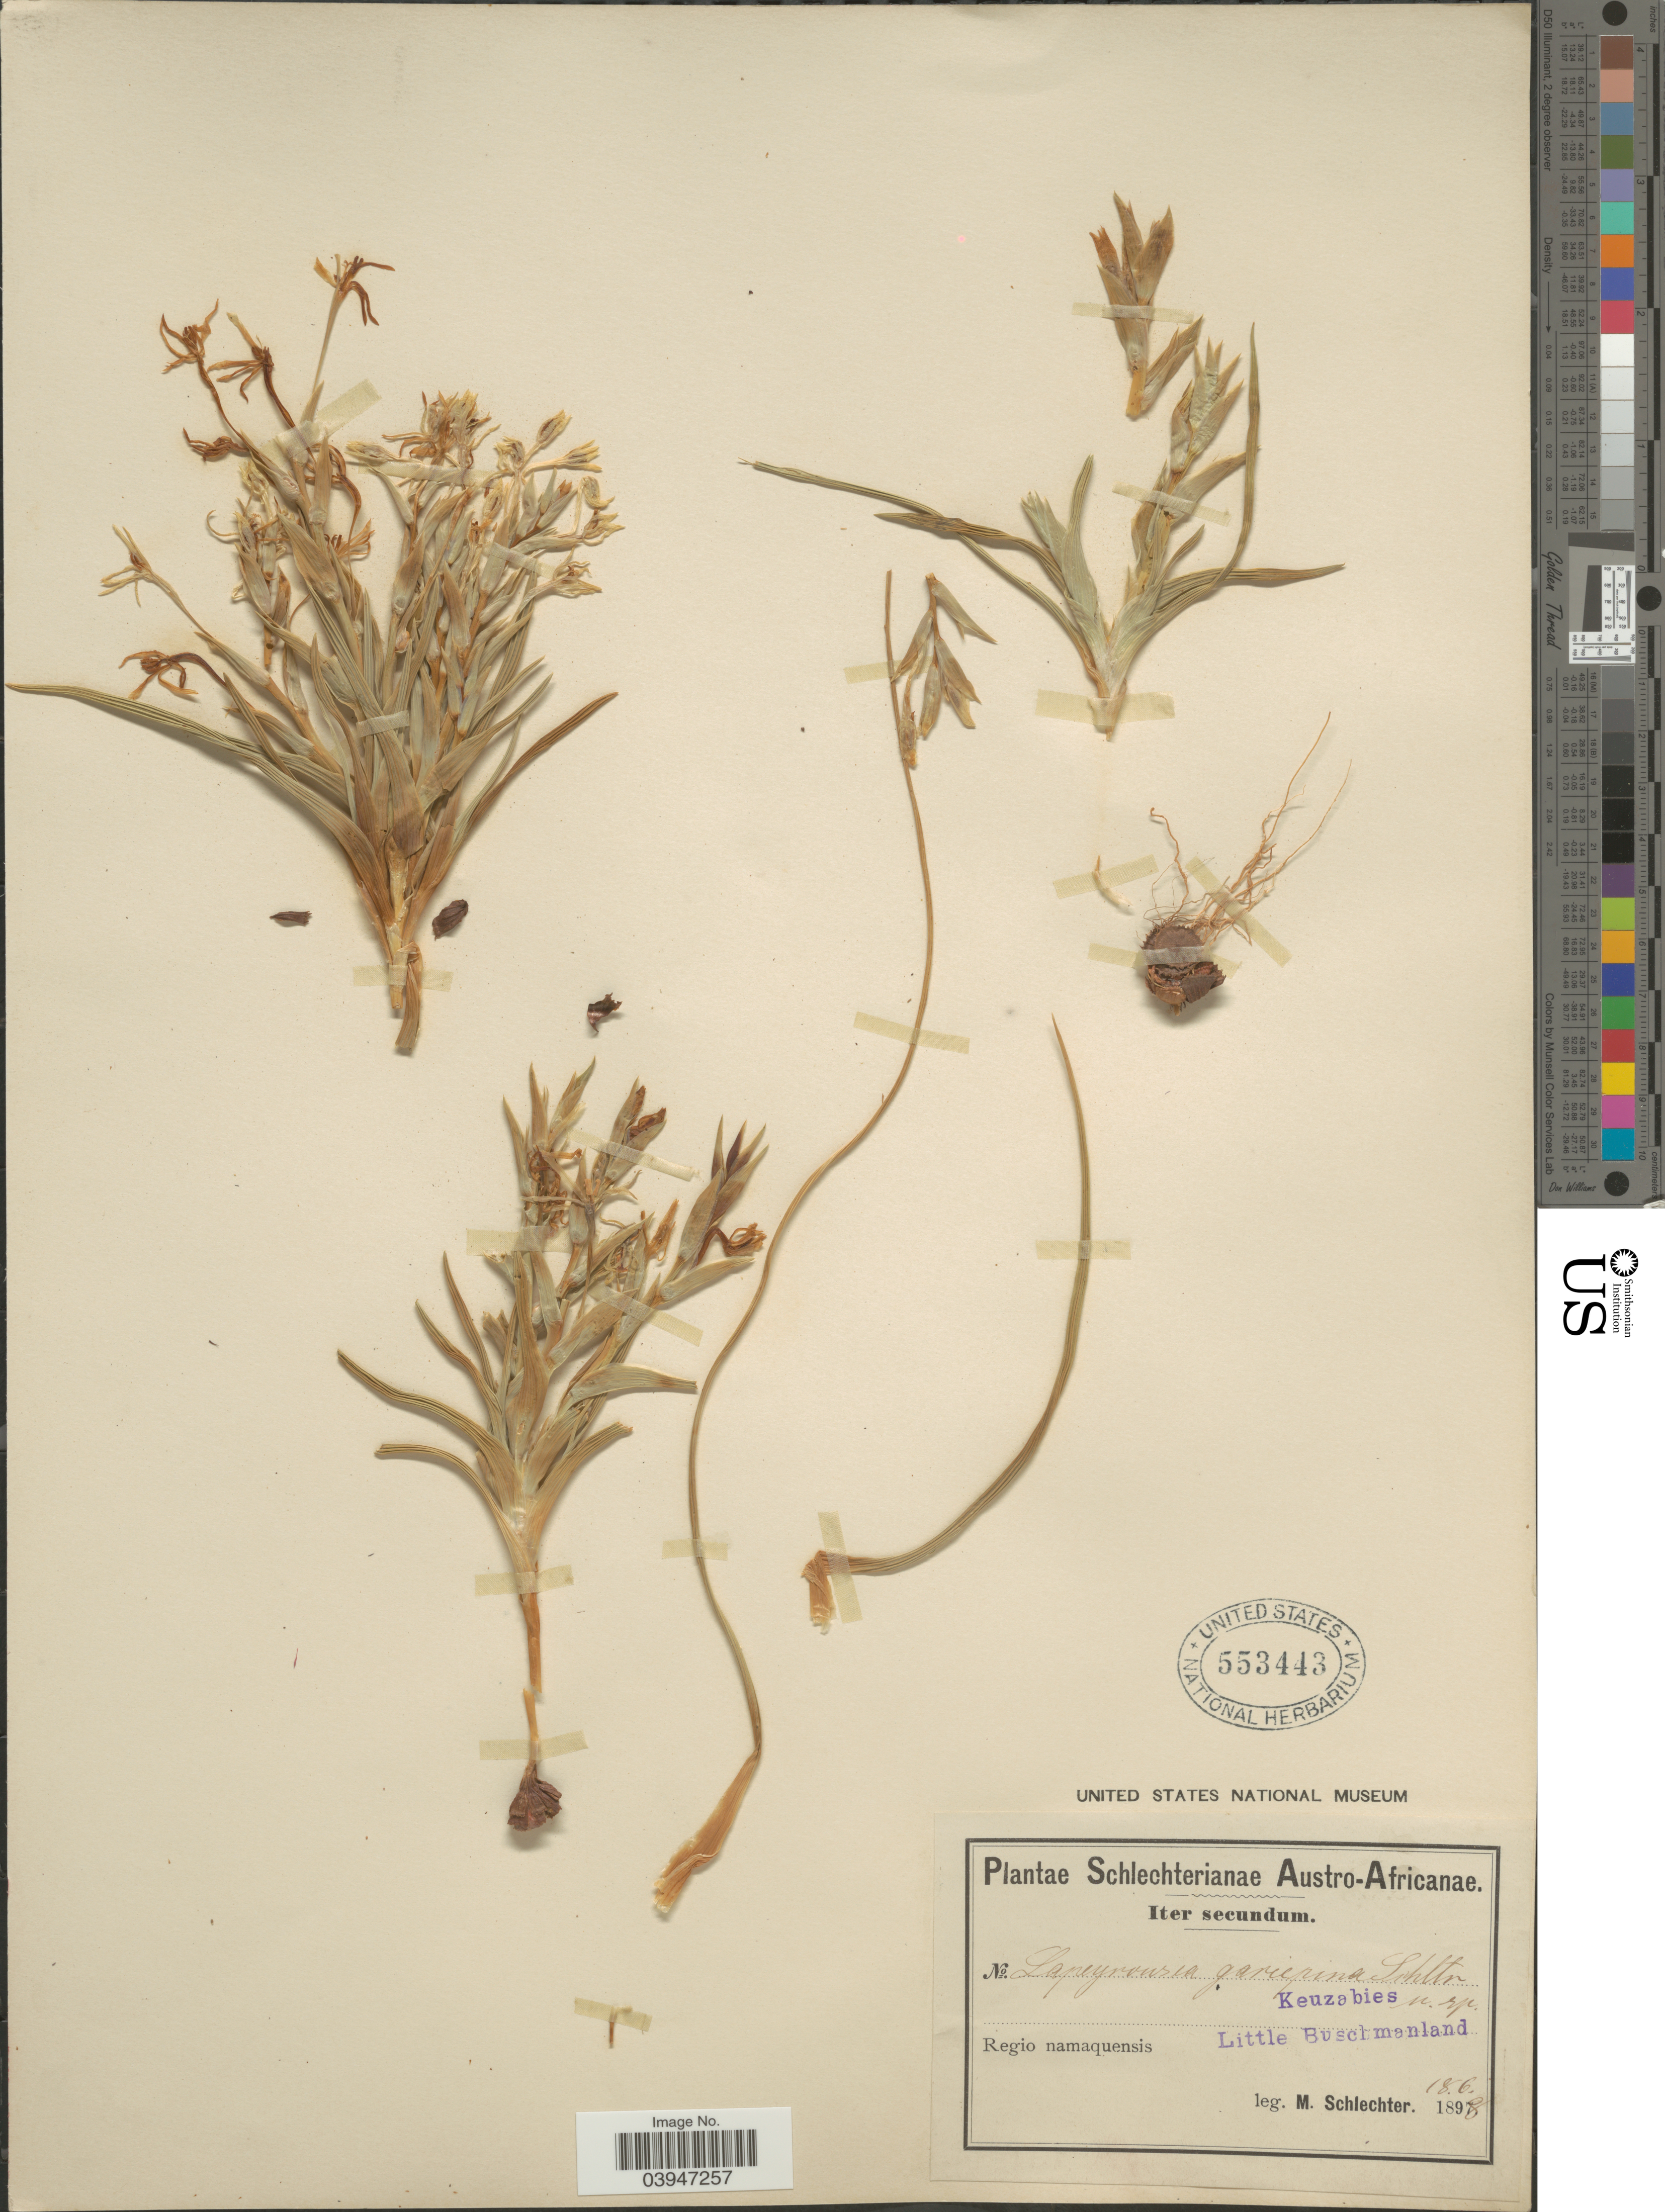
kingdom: Plantae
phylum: Tracheophyta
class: Liliopsida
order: Asparagales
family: Iridaceae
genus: Lapeirousia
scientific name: Lapeirousia sp.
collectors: M. Schlechter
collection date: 1898-06-18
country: South Africa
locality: Austro-Africanae. Regio namaquensis. Keuzabies [unsure placement]. Little Buschmanland.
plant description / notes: Annotated as "Lapeyrousia gariepina Schltr., n. sp.", apparently an ined. name never published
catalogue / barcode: US 553443